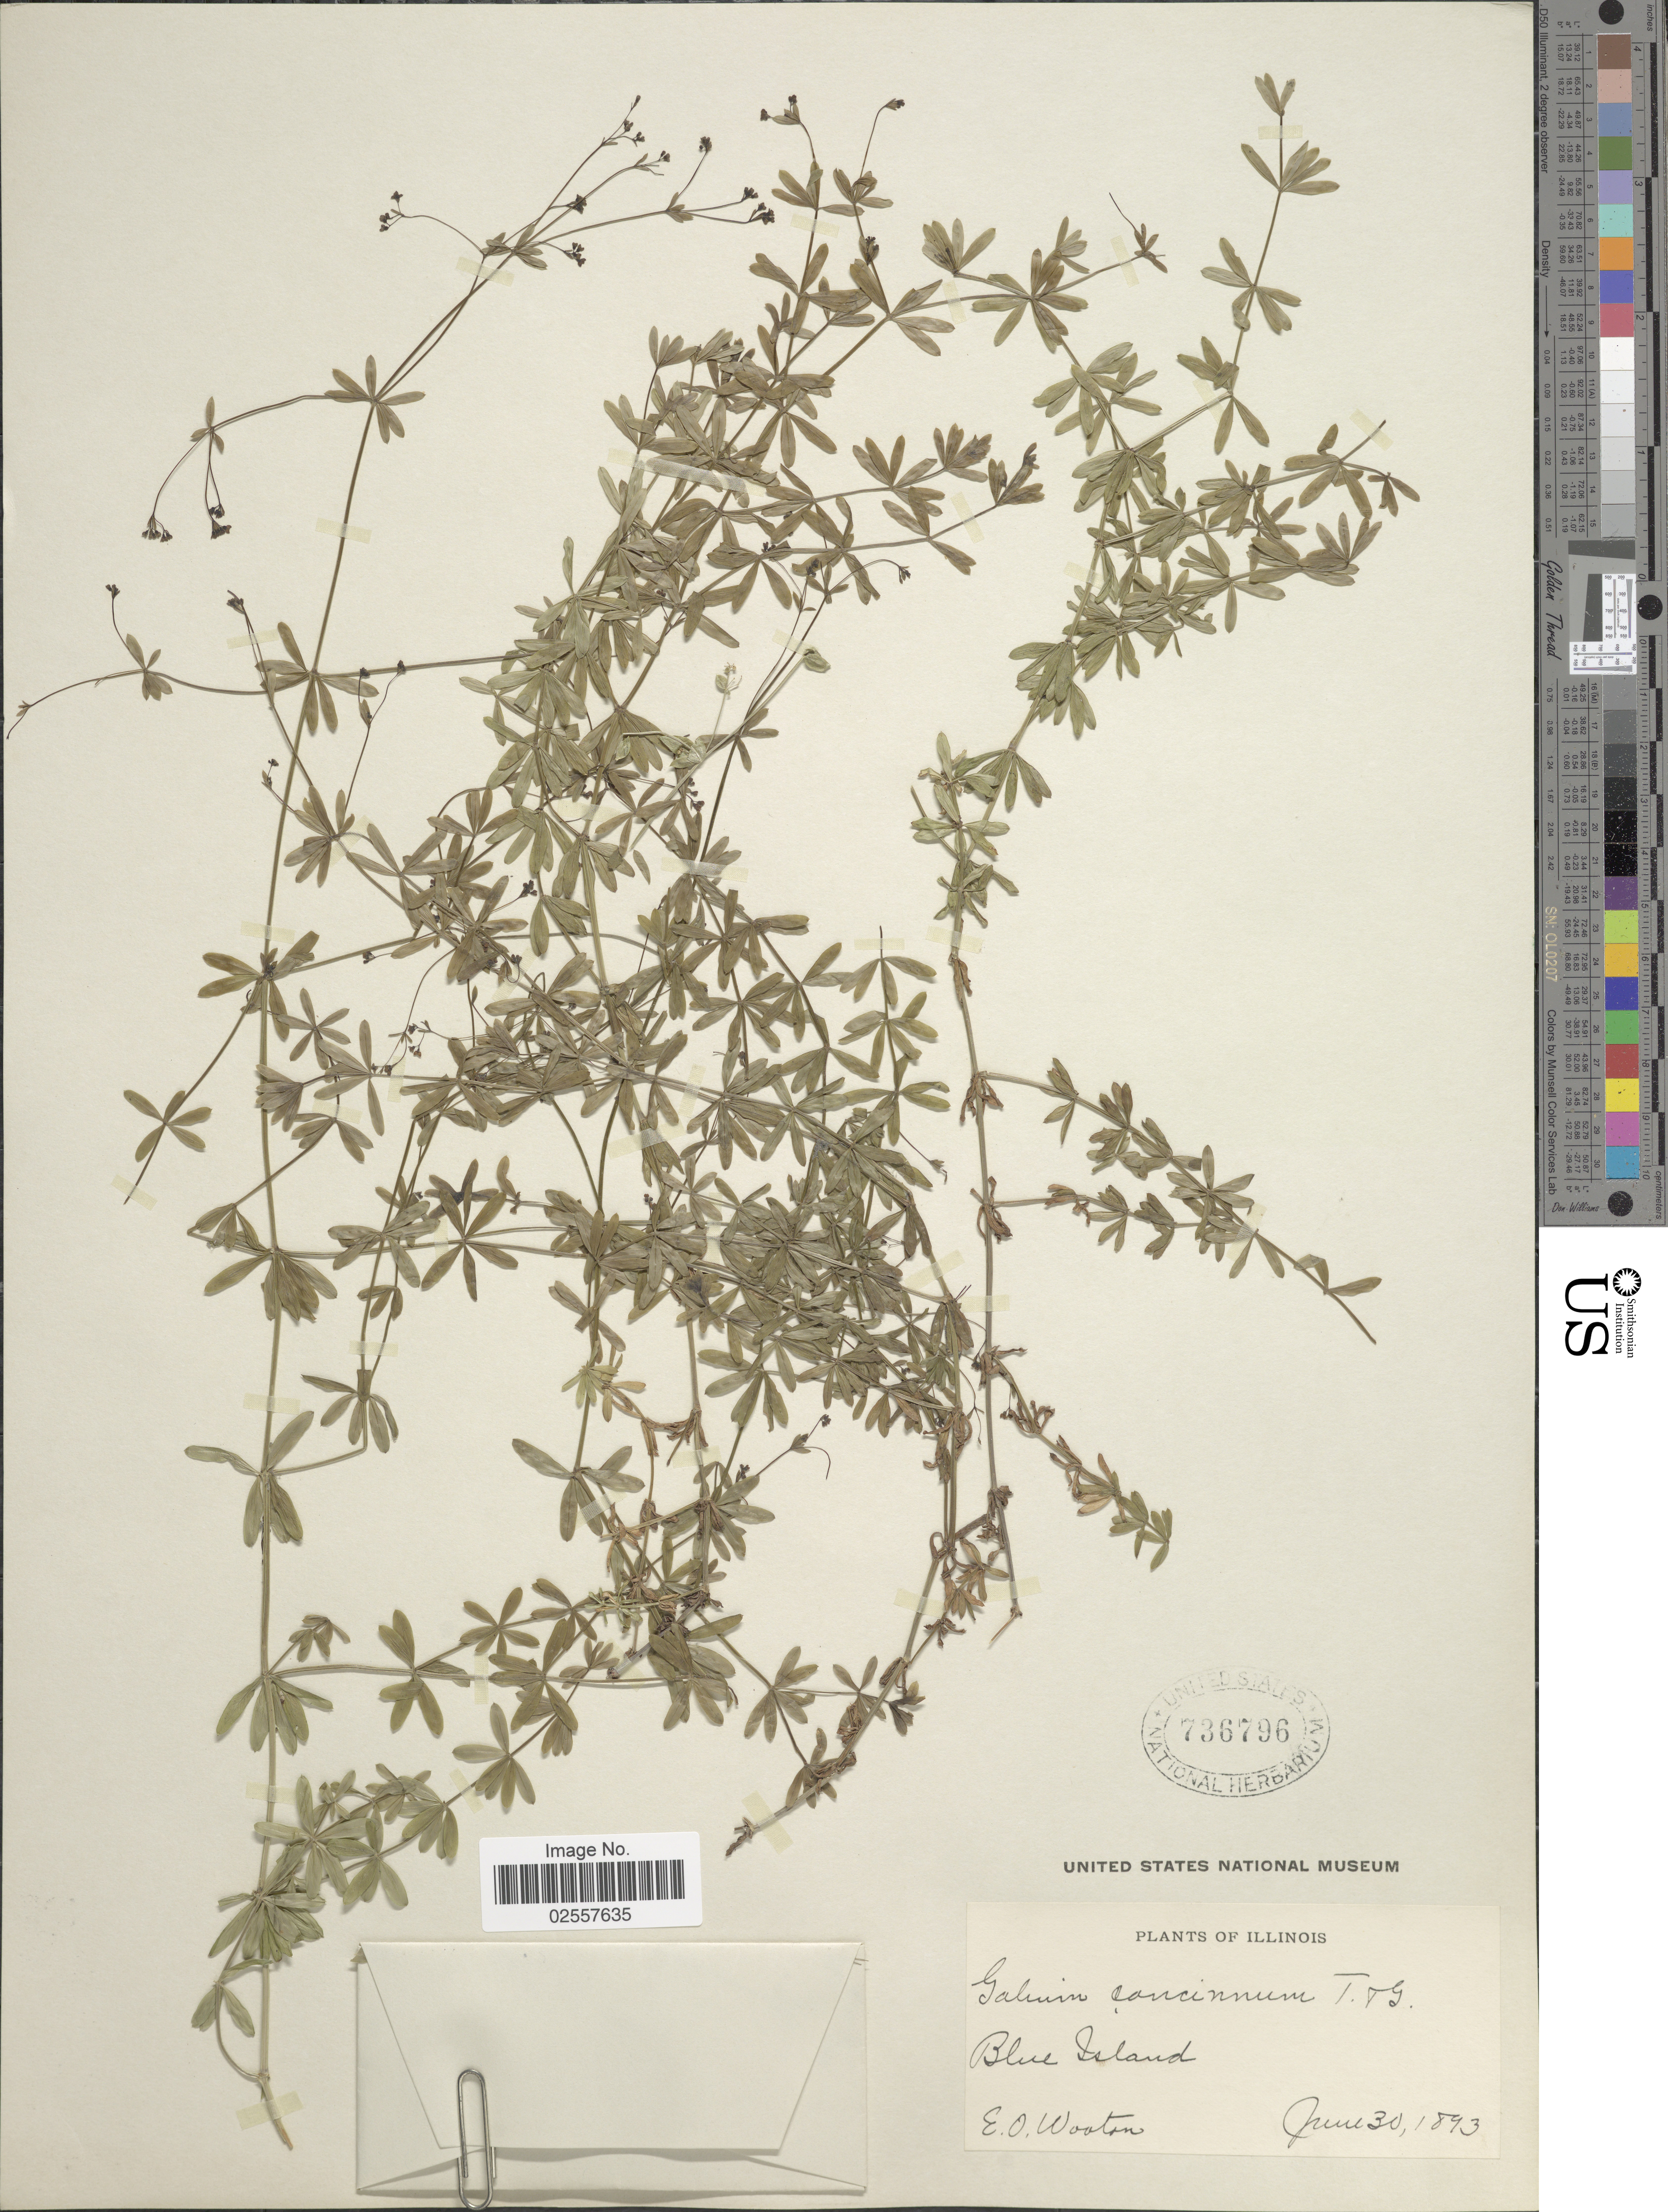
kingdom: Plantae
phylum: Tracheophyta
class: Magnoliopsida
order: Gentianales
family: Rubiaceae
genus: Galium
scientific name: Galium concinnum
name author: Torr. & A. Gray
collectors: E. O. Wooton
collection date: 1893-06-30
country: United States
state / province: Illinois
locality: Blue Island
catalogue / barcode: US 736796